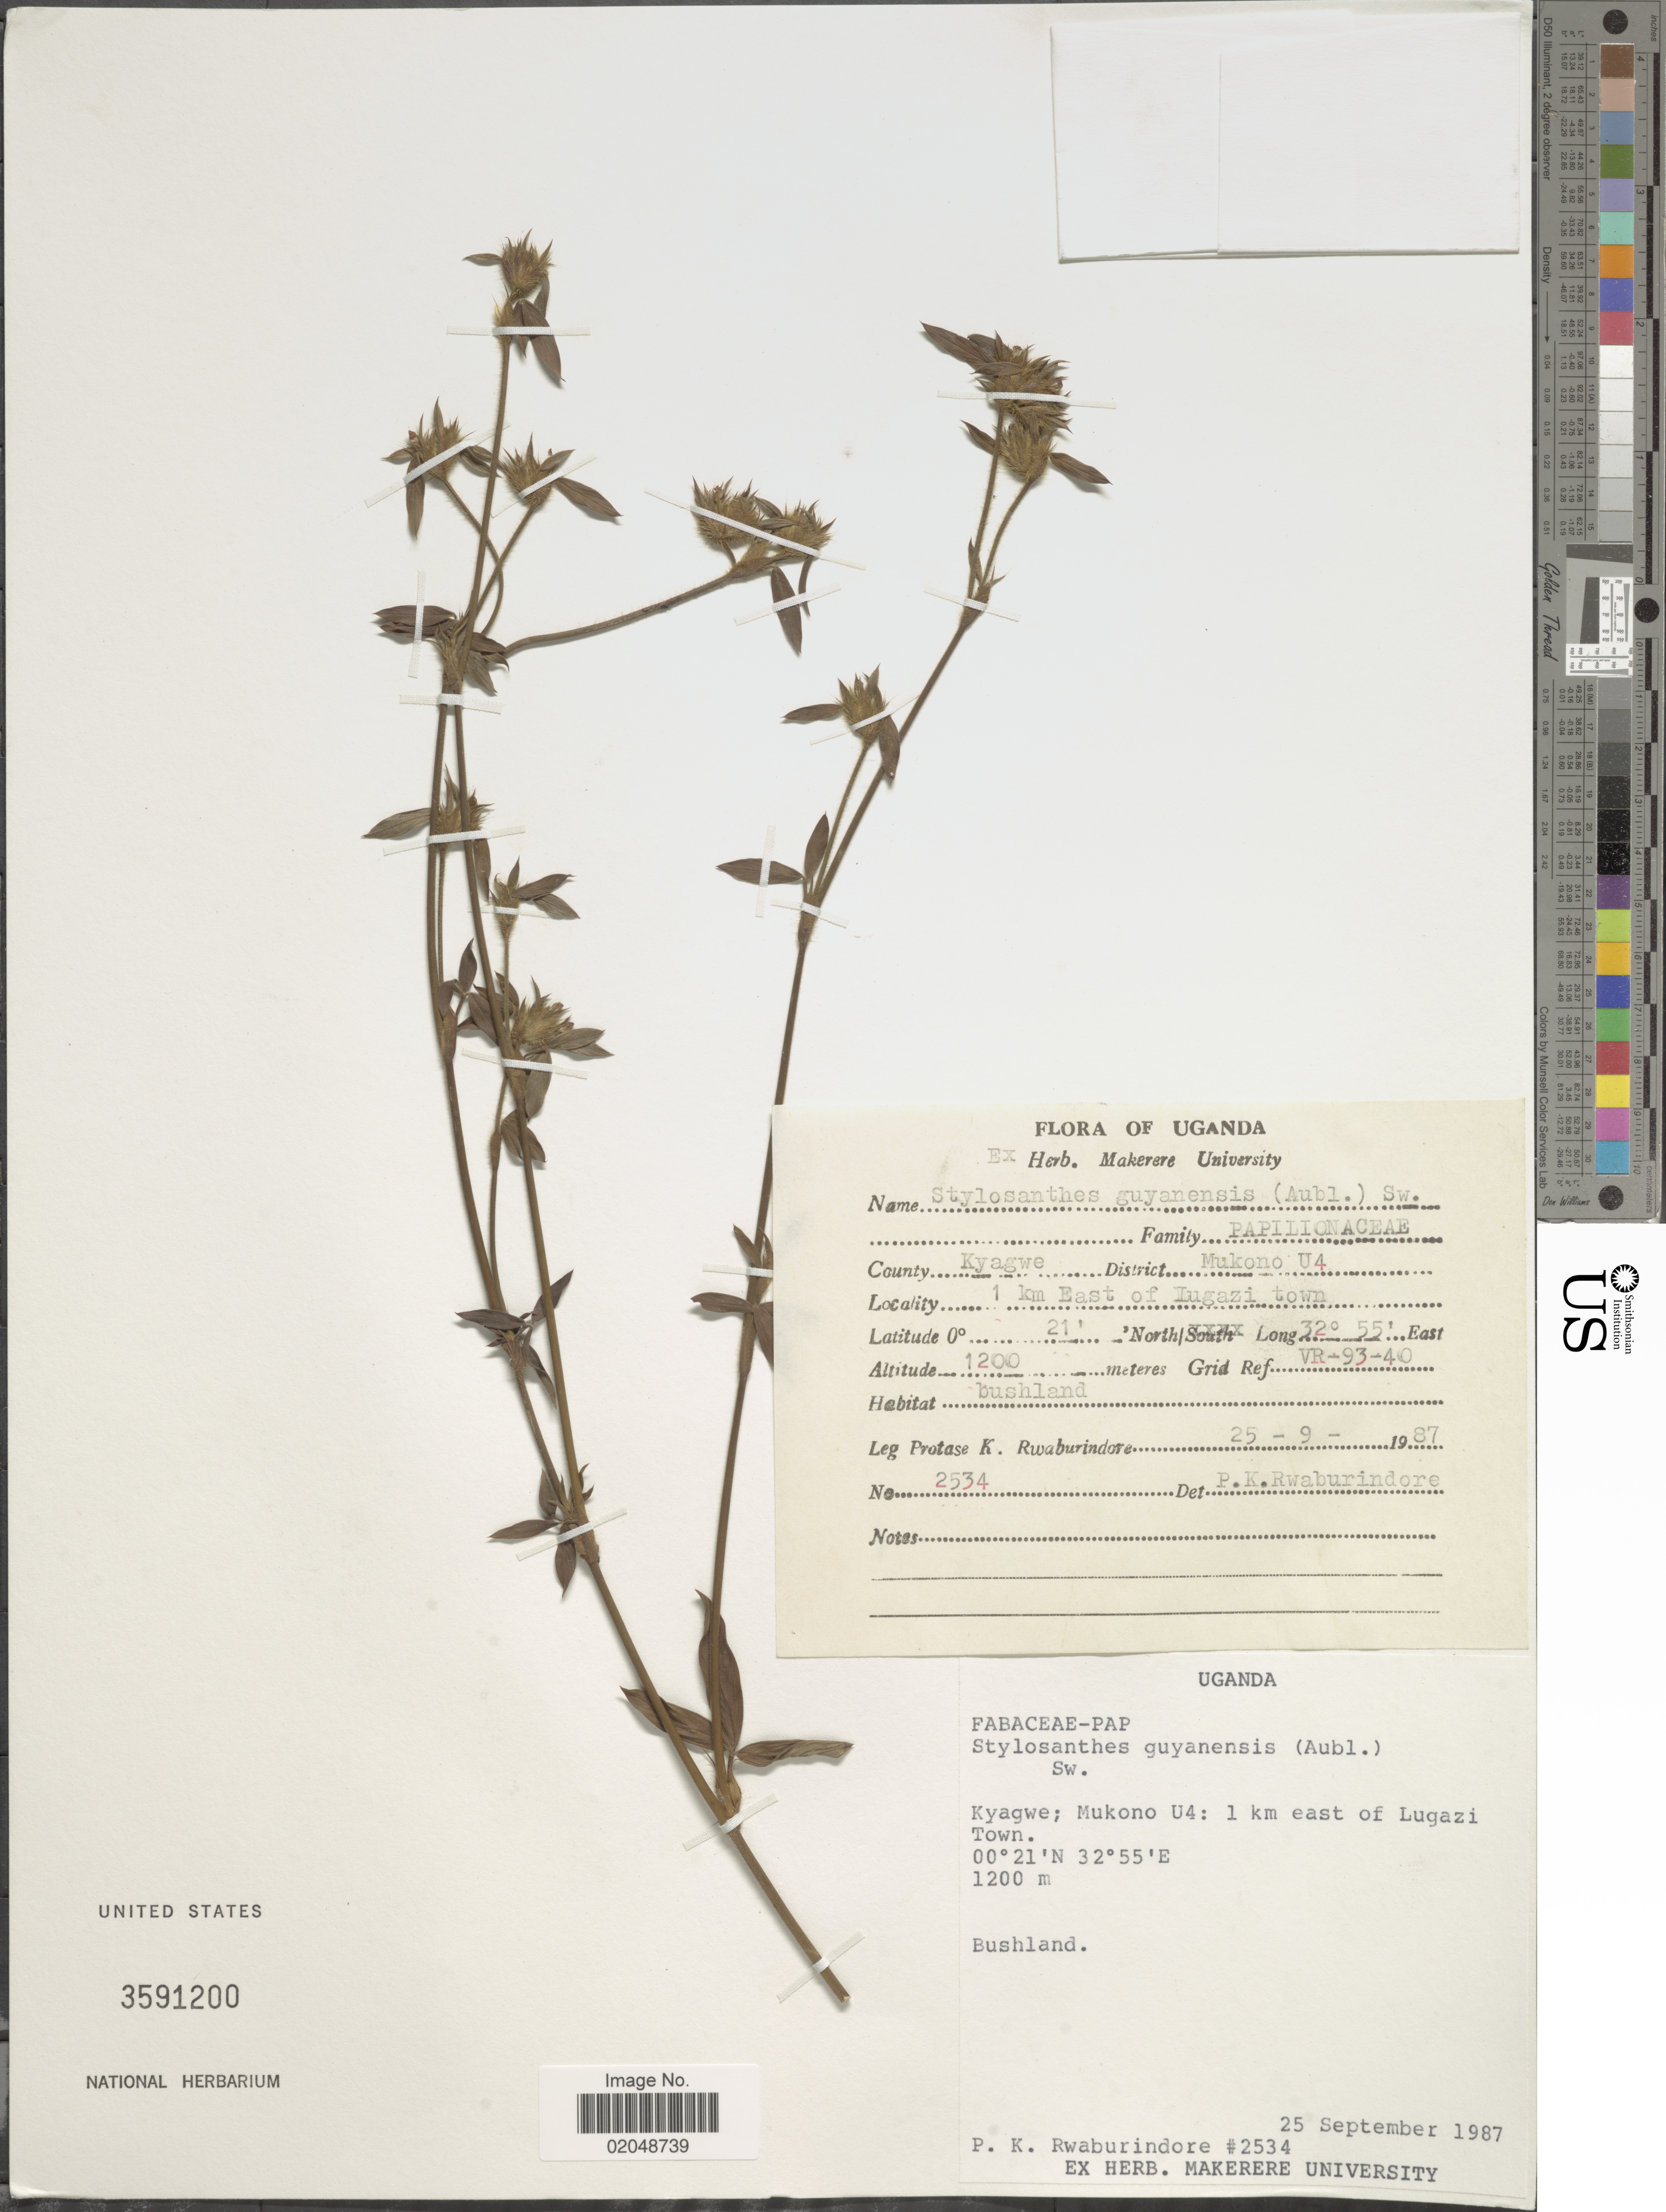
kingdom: Plantae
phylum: Tracheophyta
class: Magnoliopsida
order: Fabales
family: Fabaceae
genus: Stylosanthes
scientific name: Stylosanthes guianensis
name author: (Aubl.) Sw.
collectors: P. Rwaburindore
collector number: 2534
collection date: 1987-09-25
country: Uganda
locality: Kyagwe; Mukono U4: 1 km east of Lugazi Town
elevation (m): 1200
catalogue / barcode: US 3591200